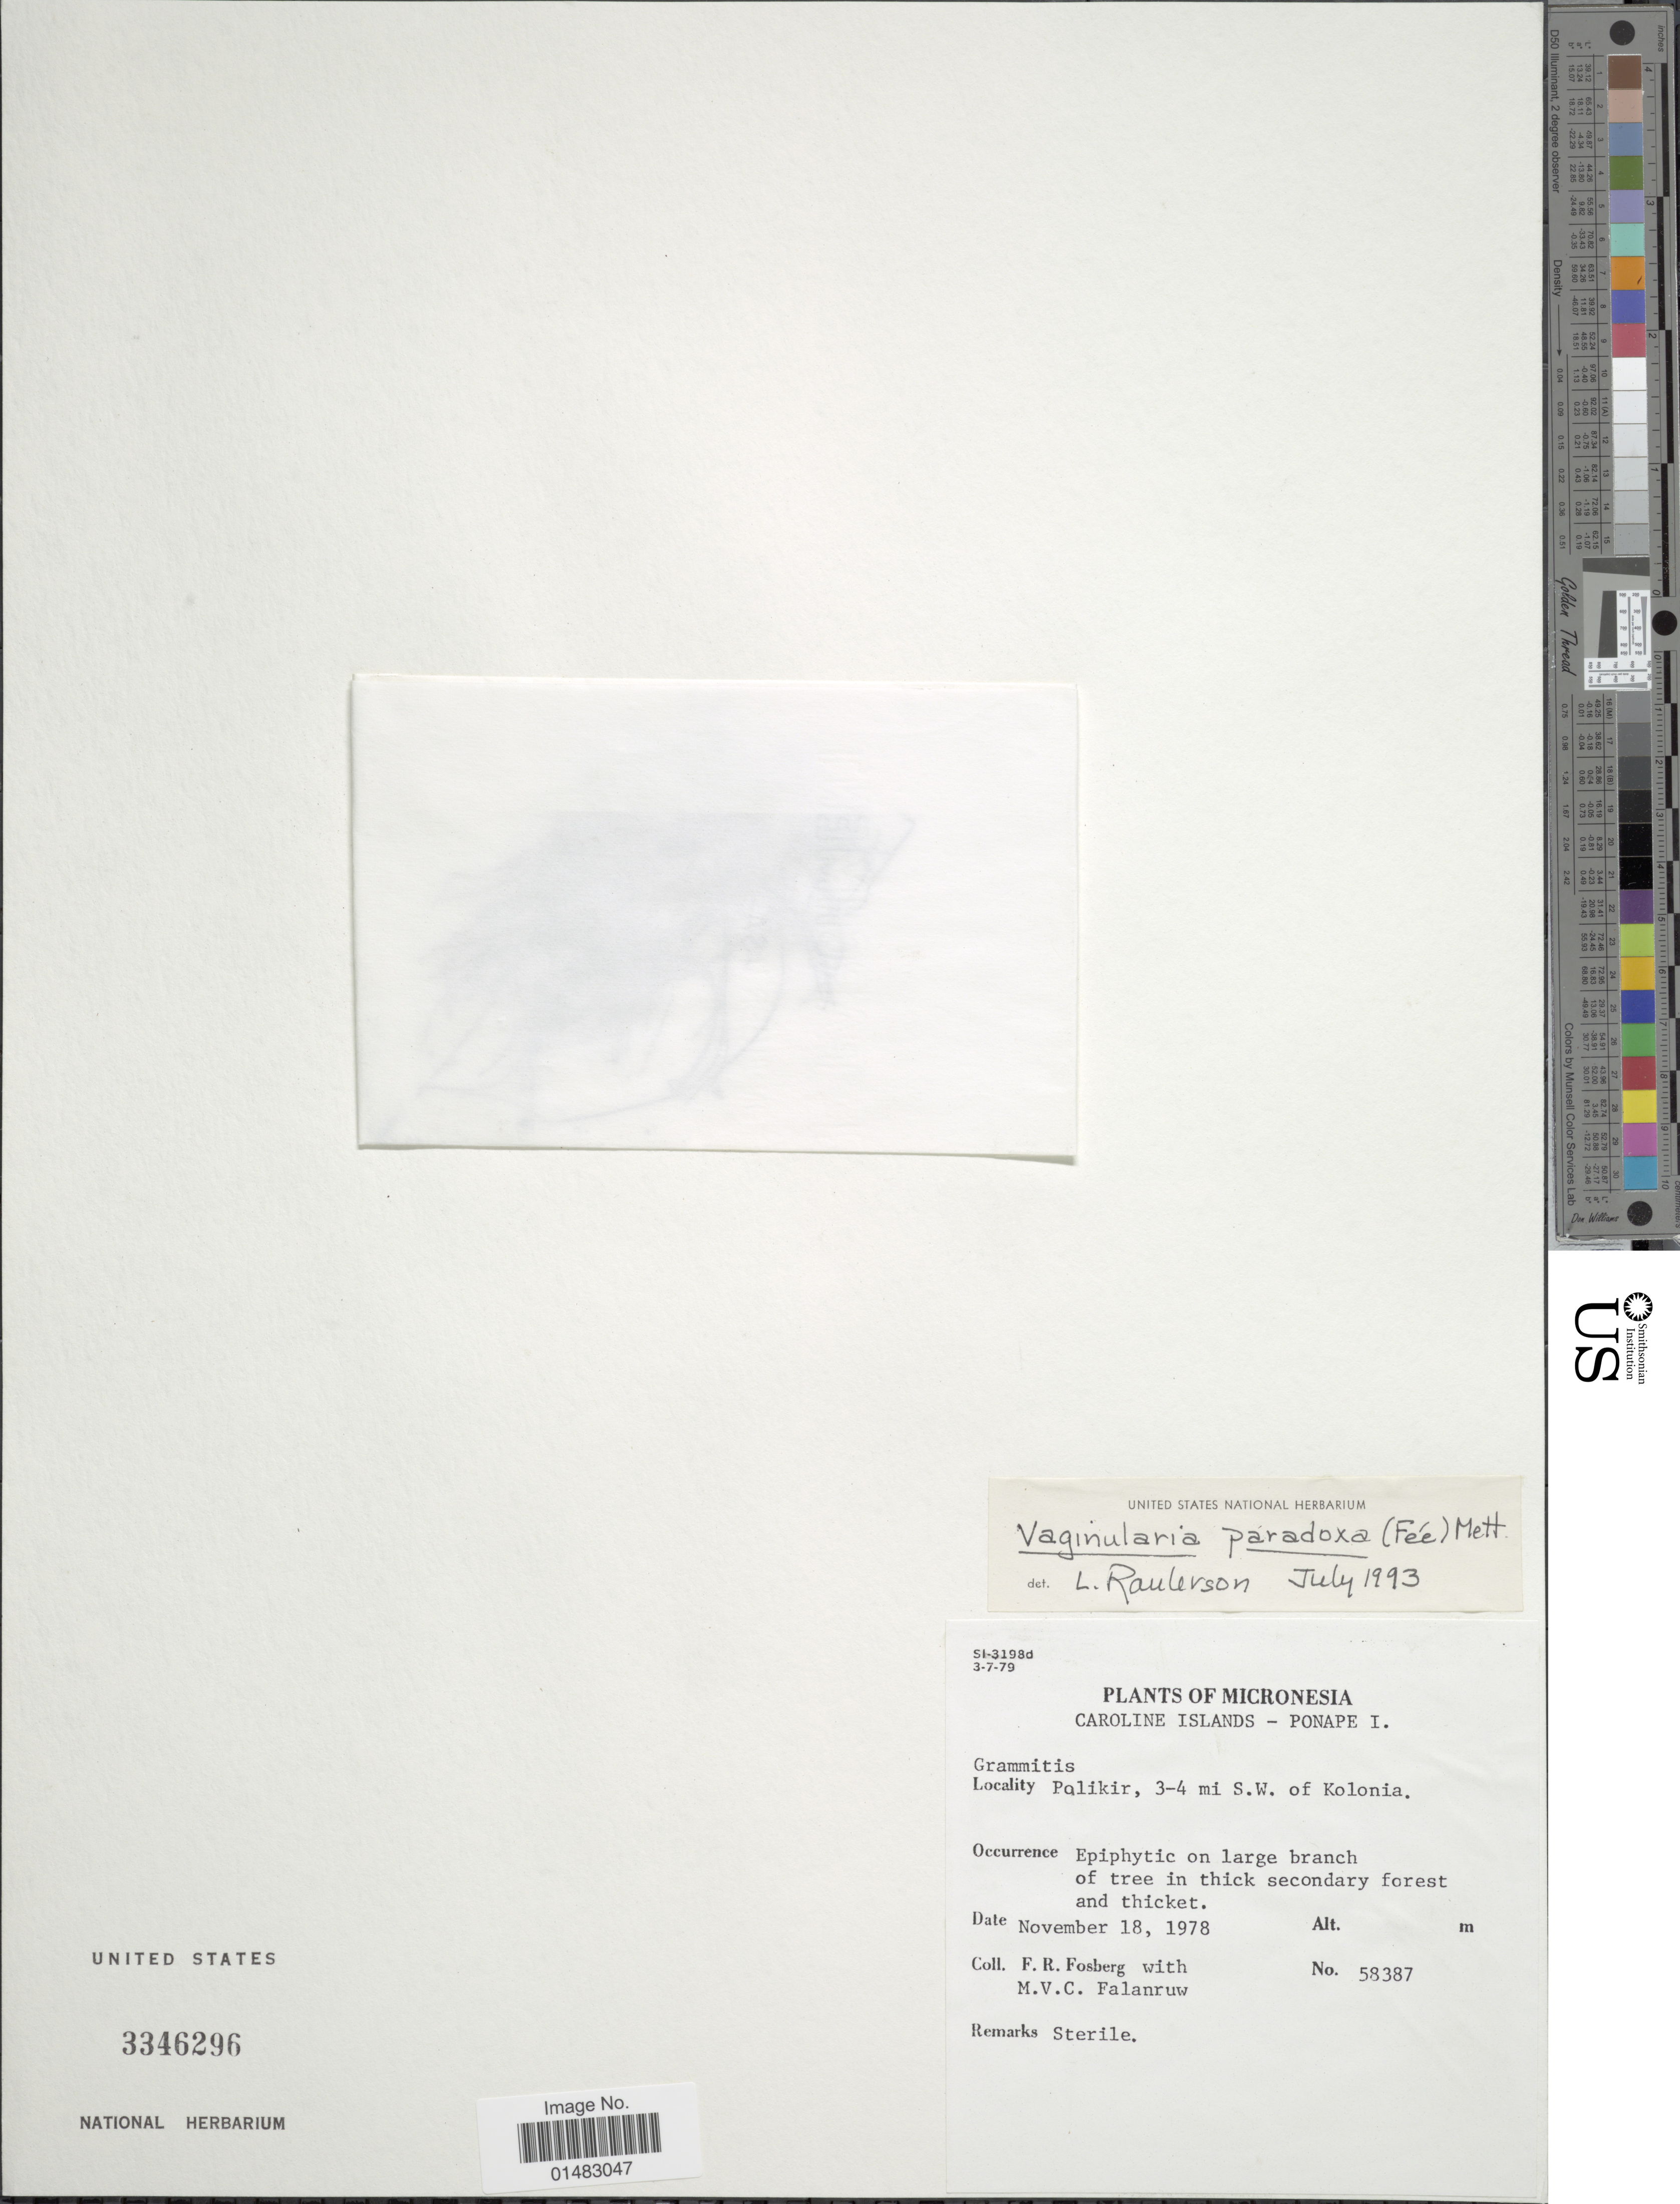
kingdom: Plantae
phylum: Tracheophyta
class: Polypodiopsida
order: Polypodiales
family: Pteridaceae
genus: Vaginularia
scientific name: Vaginularia paradoxa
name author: (Fée) Mett. ex Miq.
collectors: F. R. Fosberg & M. V. Falanruw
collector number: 58357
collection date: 1978-11-18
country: Micronesia, Federated States of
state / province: Pohnpei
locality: Ponape, Caroline Islands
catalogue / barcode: US 3346296